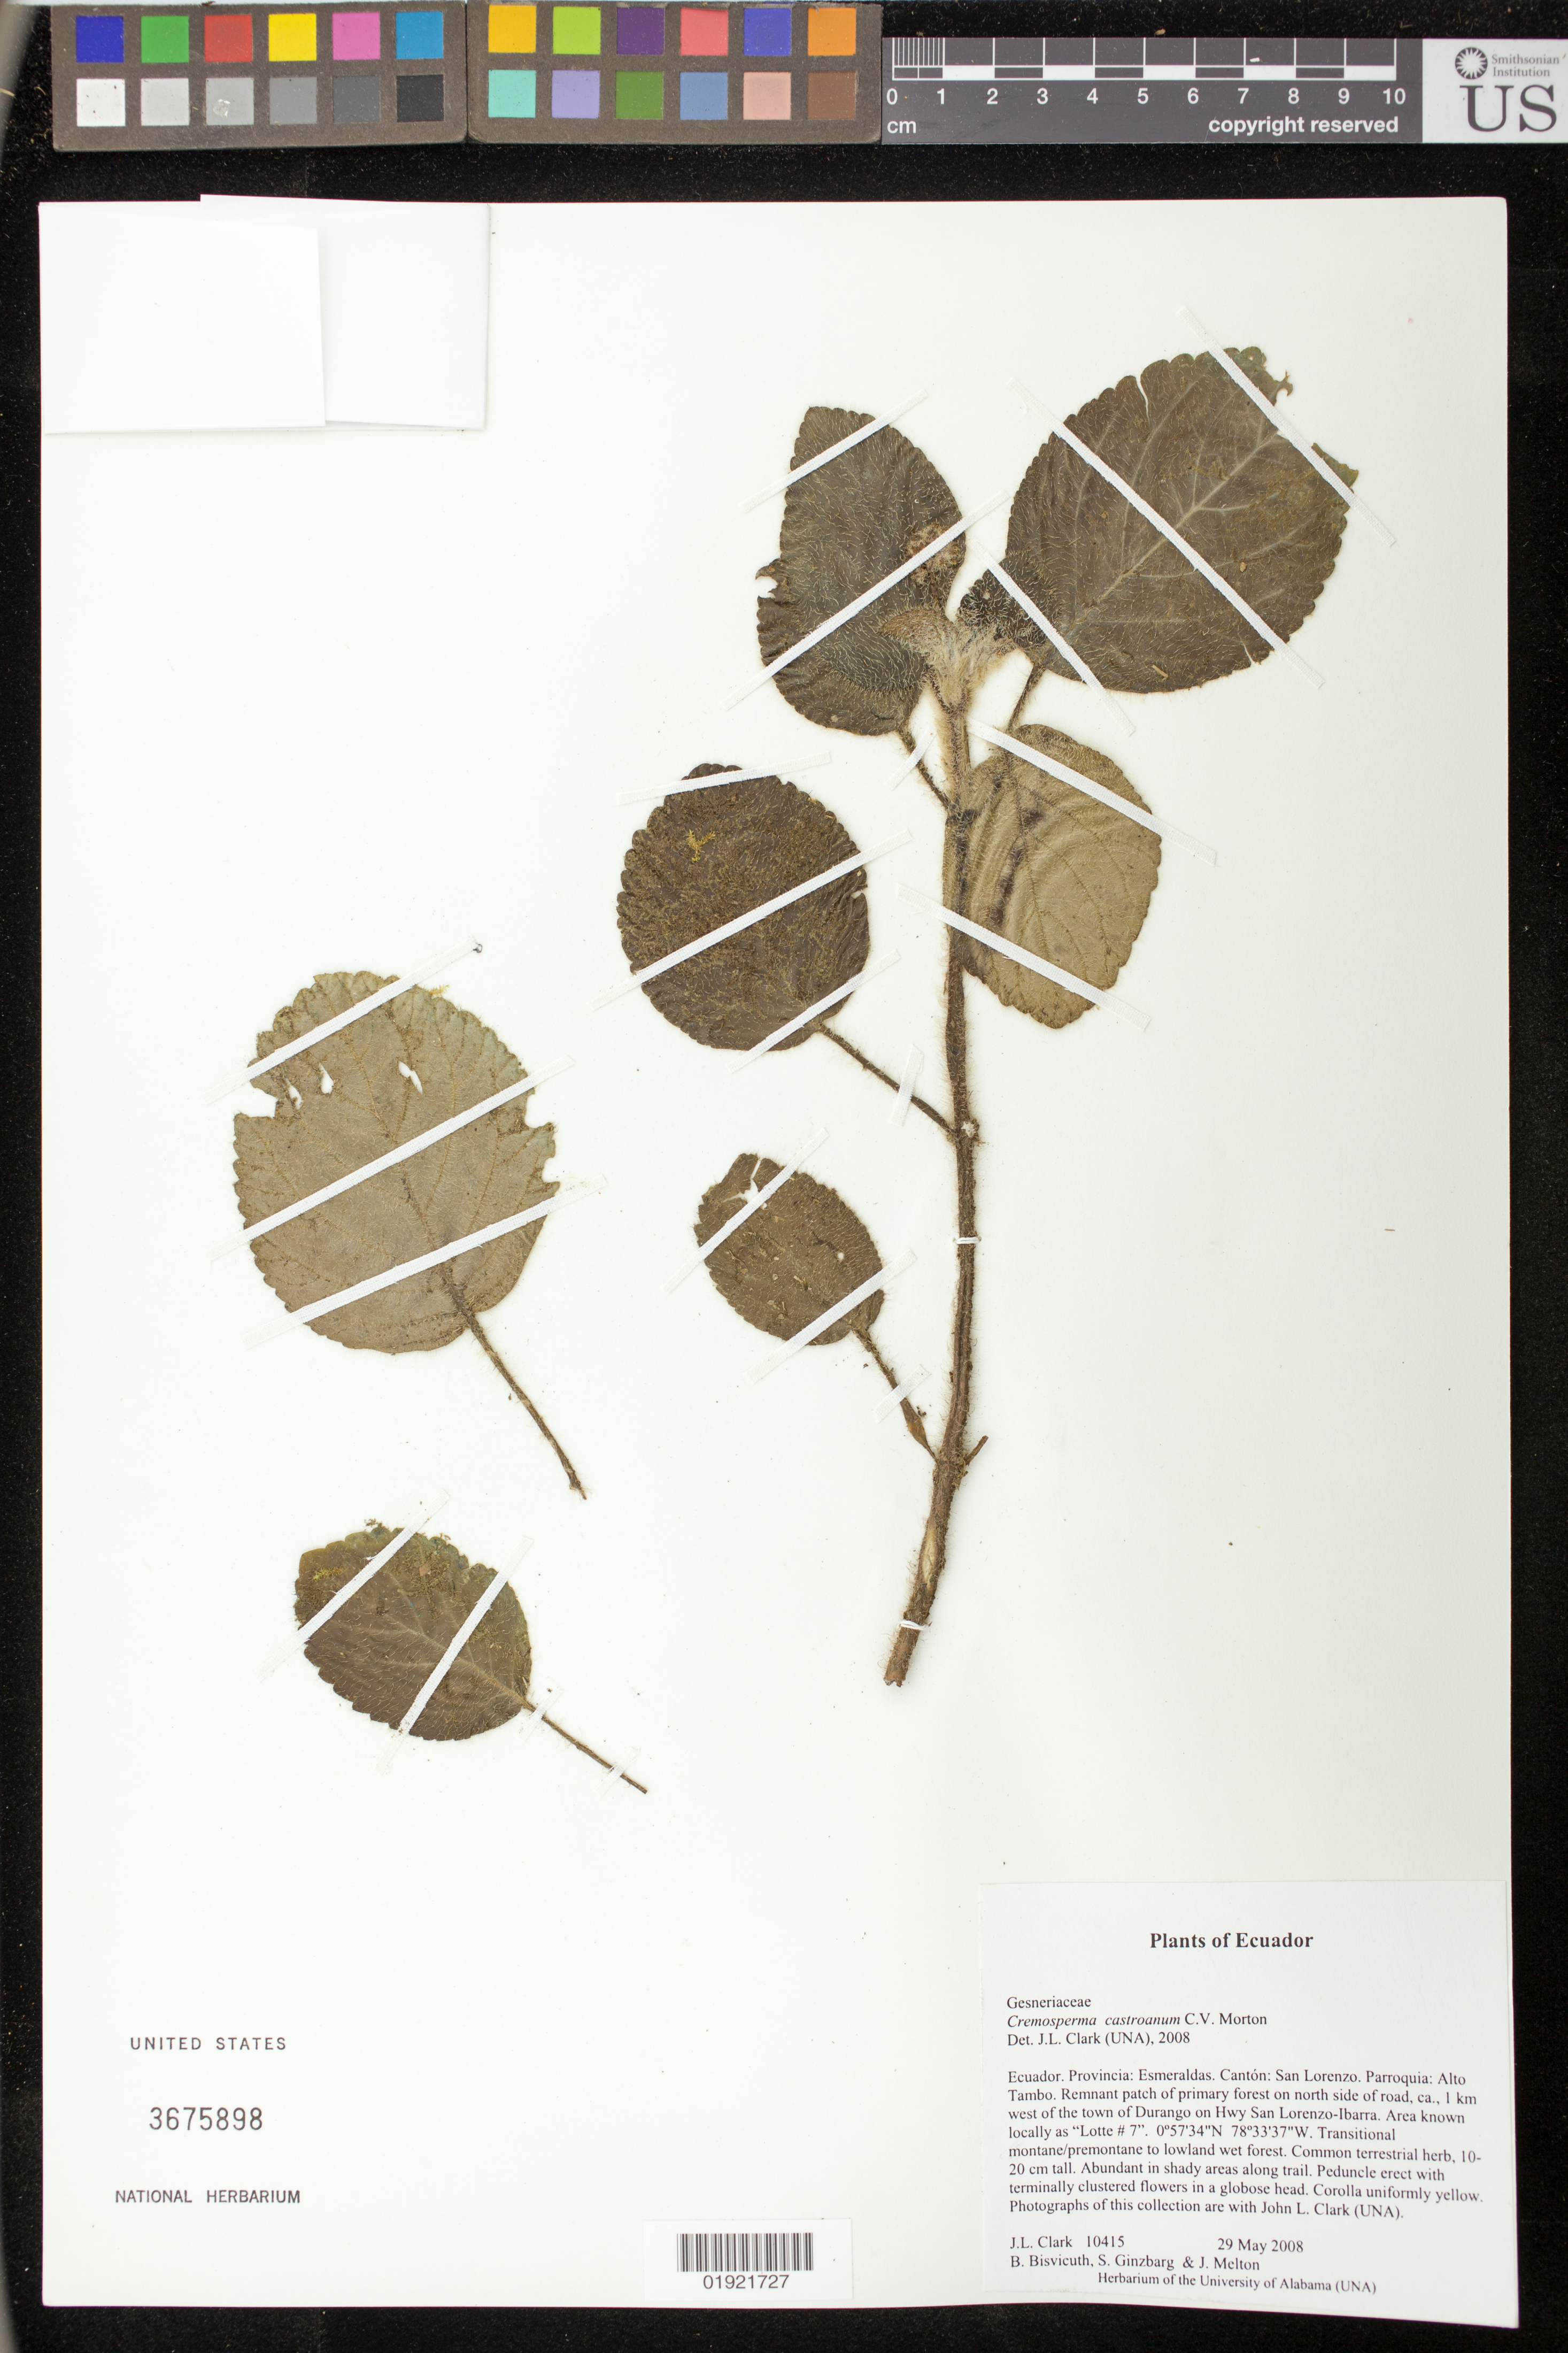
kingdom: Plantae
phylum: Tracheophyta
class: Magnoliopsida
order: Lamiales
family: Gesneriaceae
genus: Cremosperma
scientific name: Cremosperma castroanum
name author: C.V. Morton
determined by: Clark, J. L., (SEL), The Marie Selby Botanical Garden (UNITED STATES)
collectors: J. L. Clark, B. Bisvicuth, S. Ginzbarg & J. Melton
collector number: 10415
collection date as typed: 29 May 2008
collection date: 2008-05-29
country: Ecuador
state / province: Esmeraldas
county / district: San Lorenzo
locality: Parroquia: Alto Tambo. Remnant patch of primary forest on north side of road, ca., 1 km west of town of Durango on Hwy San Lorenzo-Ibarra. Area known locally as "Lotte #7"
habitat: Transitional montane/premontane to lowland wet forest.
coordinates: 0 57 34 N, 78 33 37 W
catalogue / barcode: US 3675898